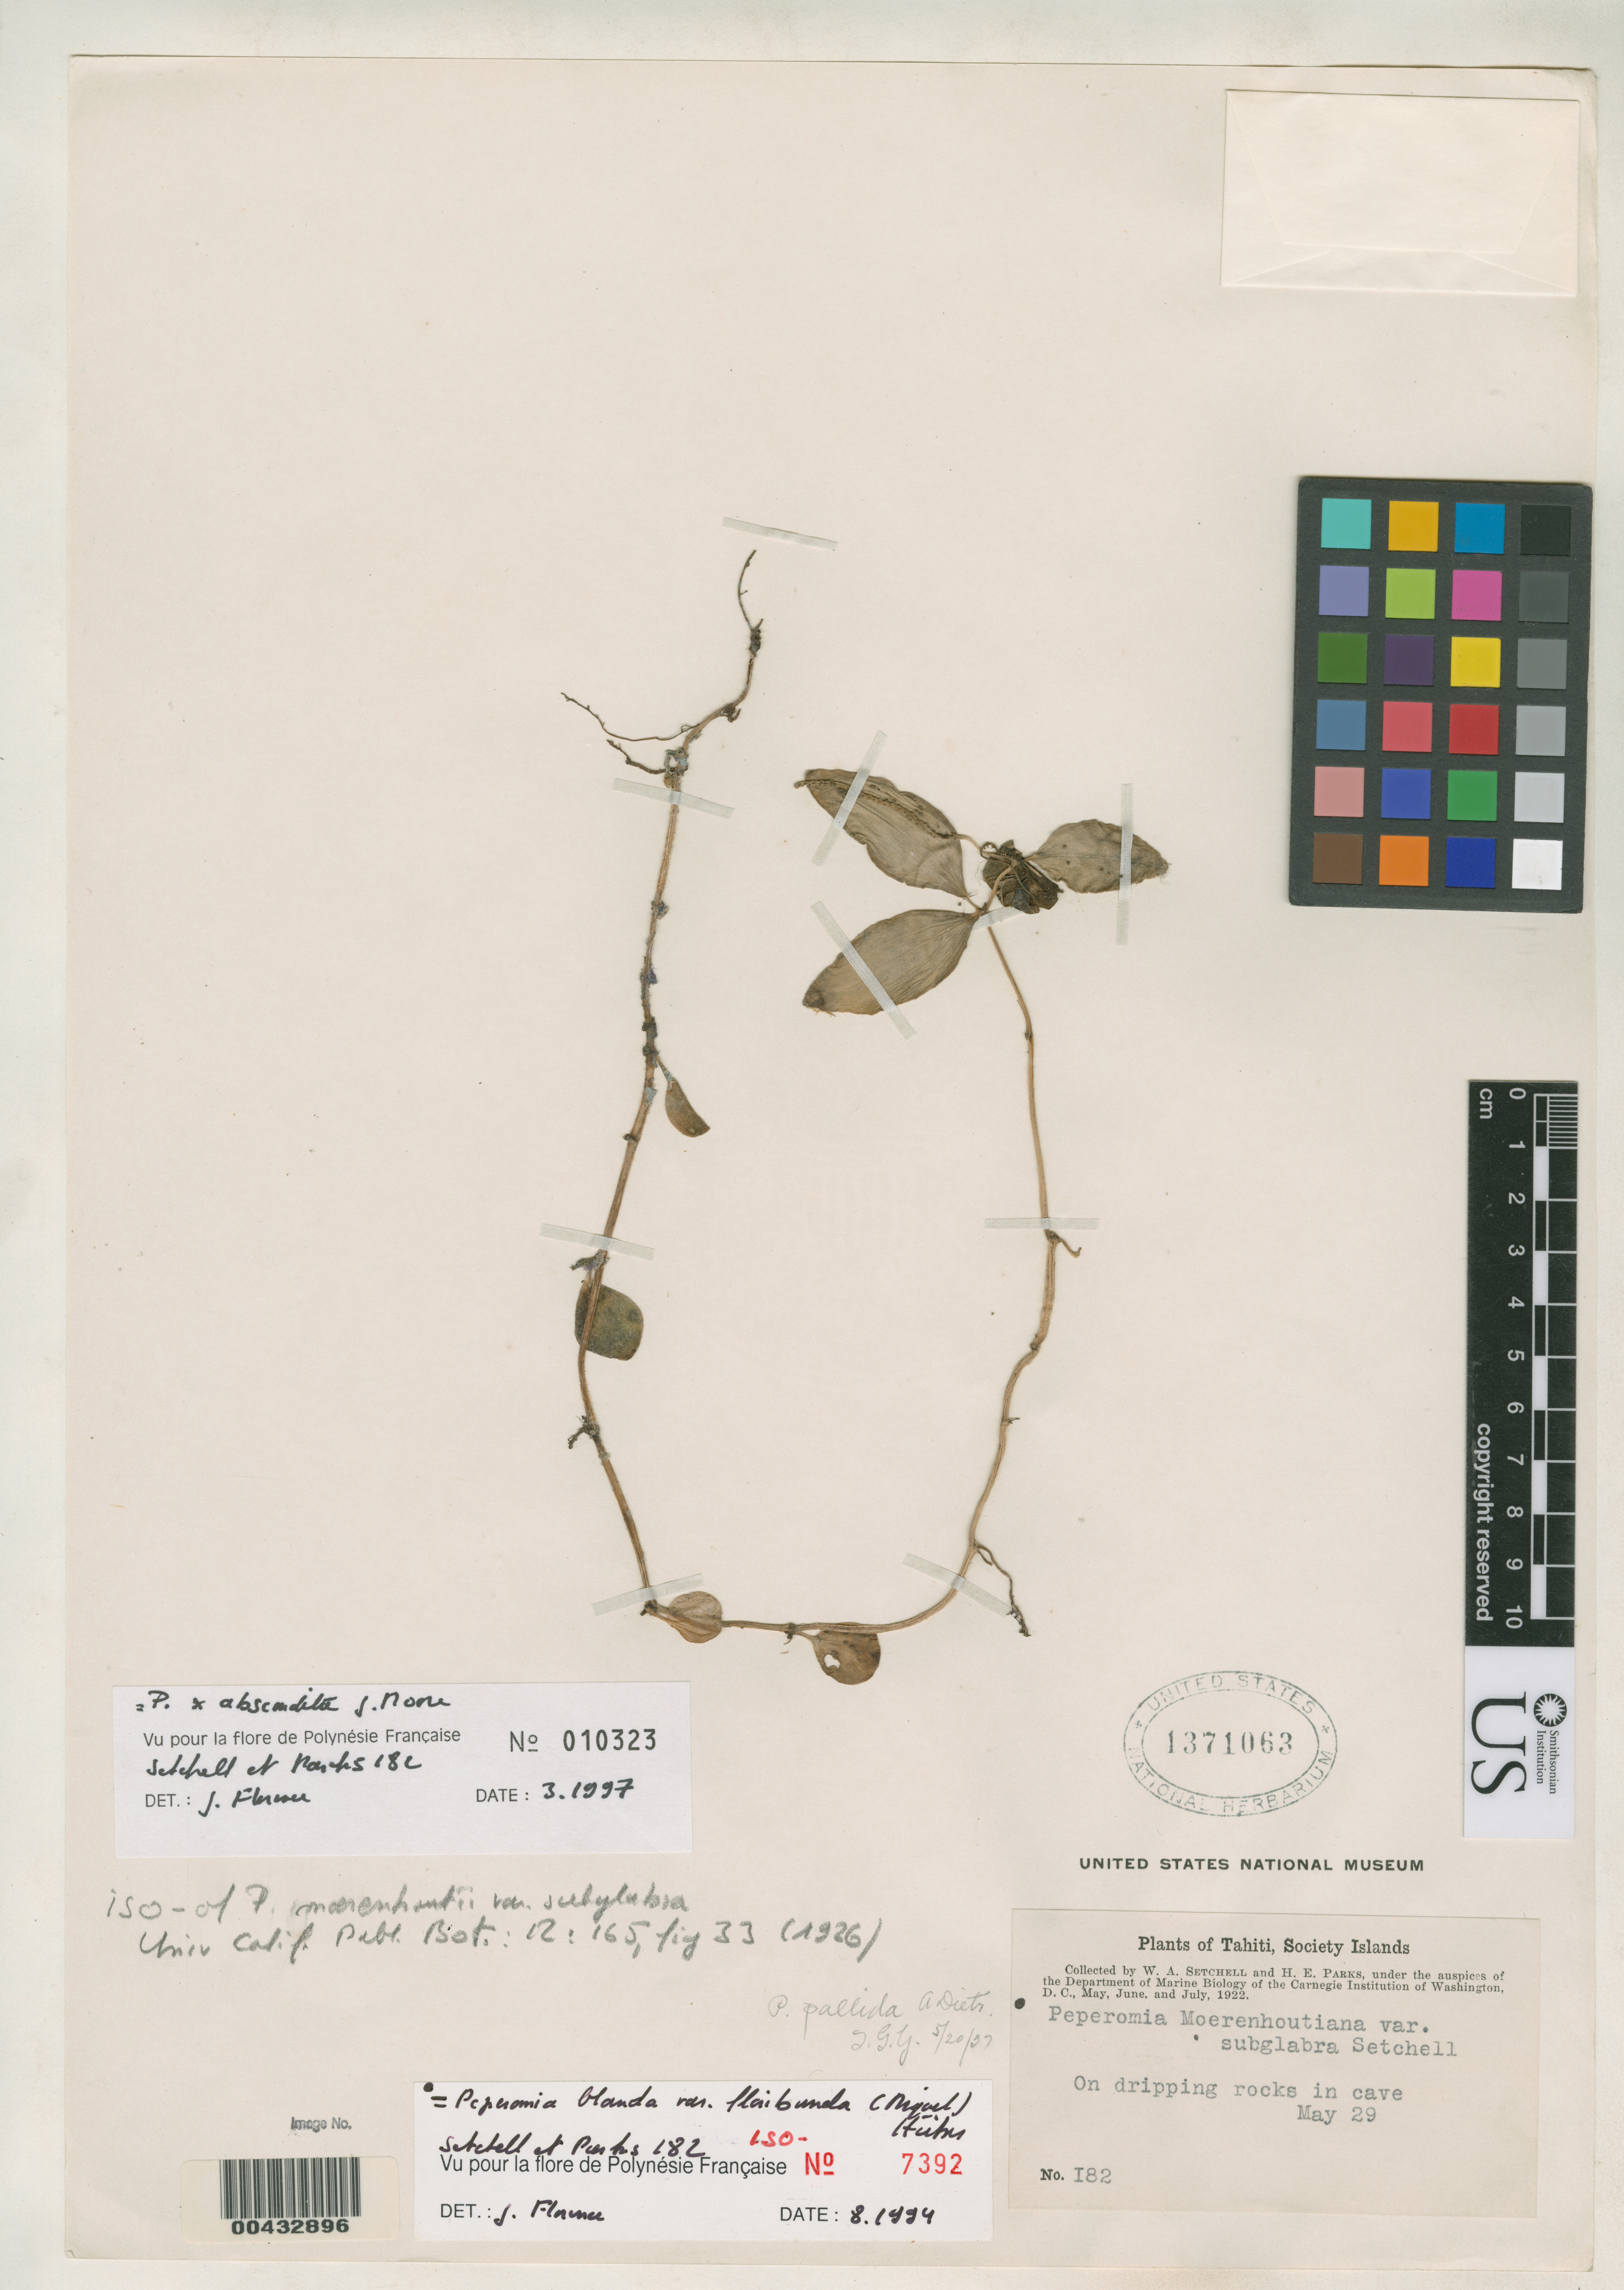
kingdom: Plantae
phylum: Tracheophyta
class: Magnoliopsida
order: Piperales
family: Piperaceae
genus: Peperomia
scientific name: Peperomia moerenhoutii var. subglabra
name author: Setch.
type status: Isotype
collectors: W. Setchell & H. E. Parks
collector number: I 82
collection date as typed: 29 May 1922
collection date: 1922-05-29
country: French Polynesia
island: Tahiti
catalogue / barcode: US 1371063